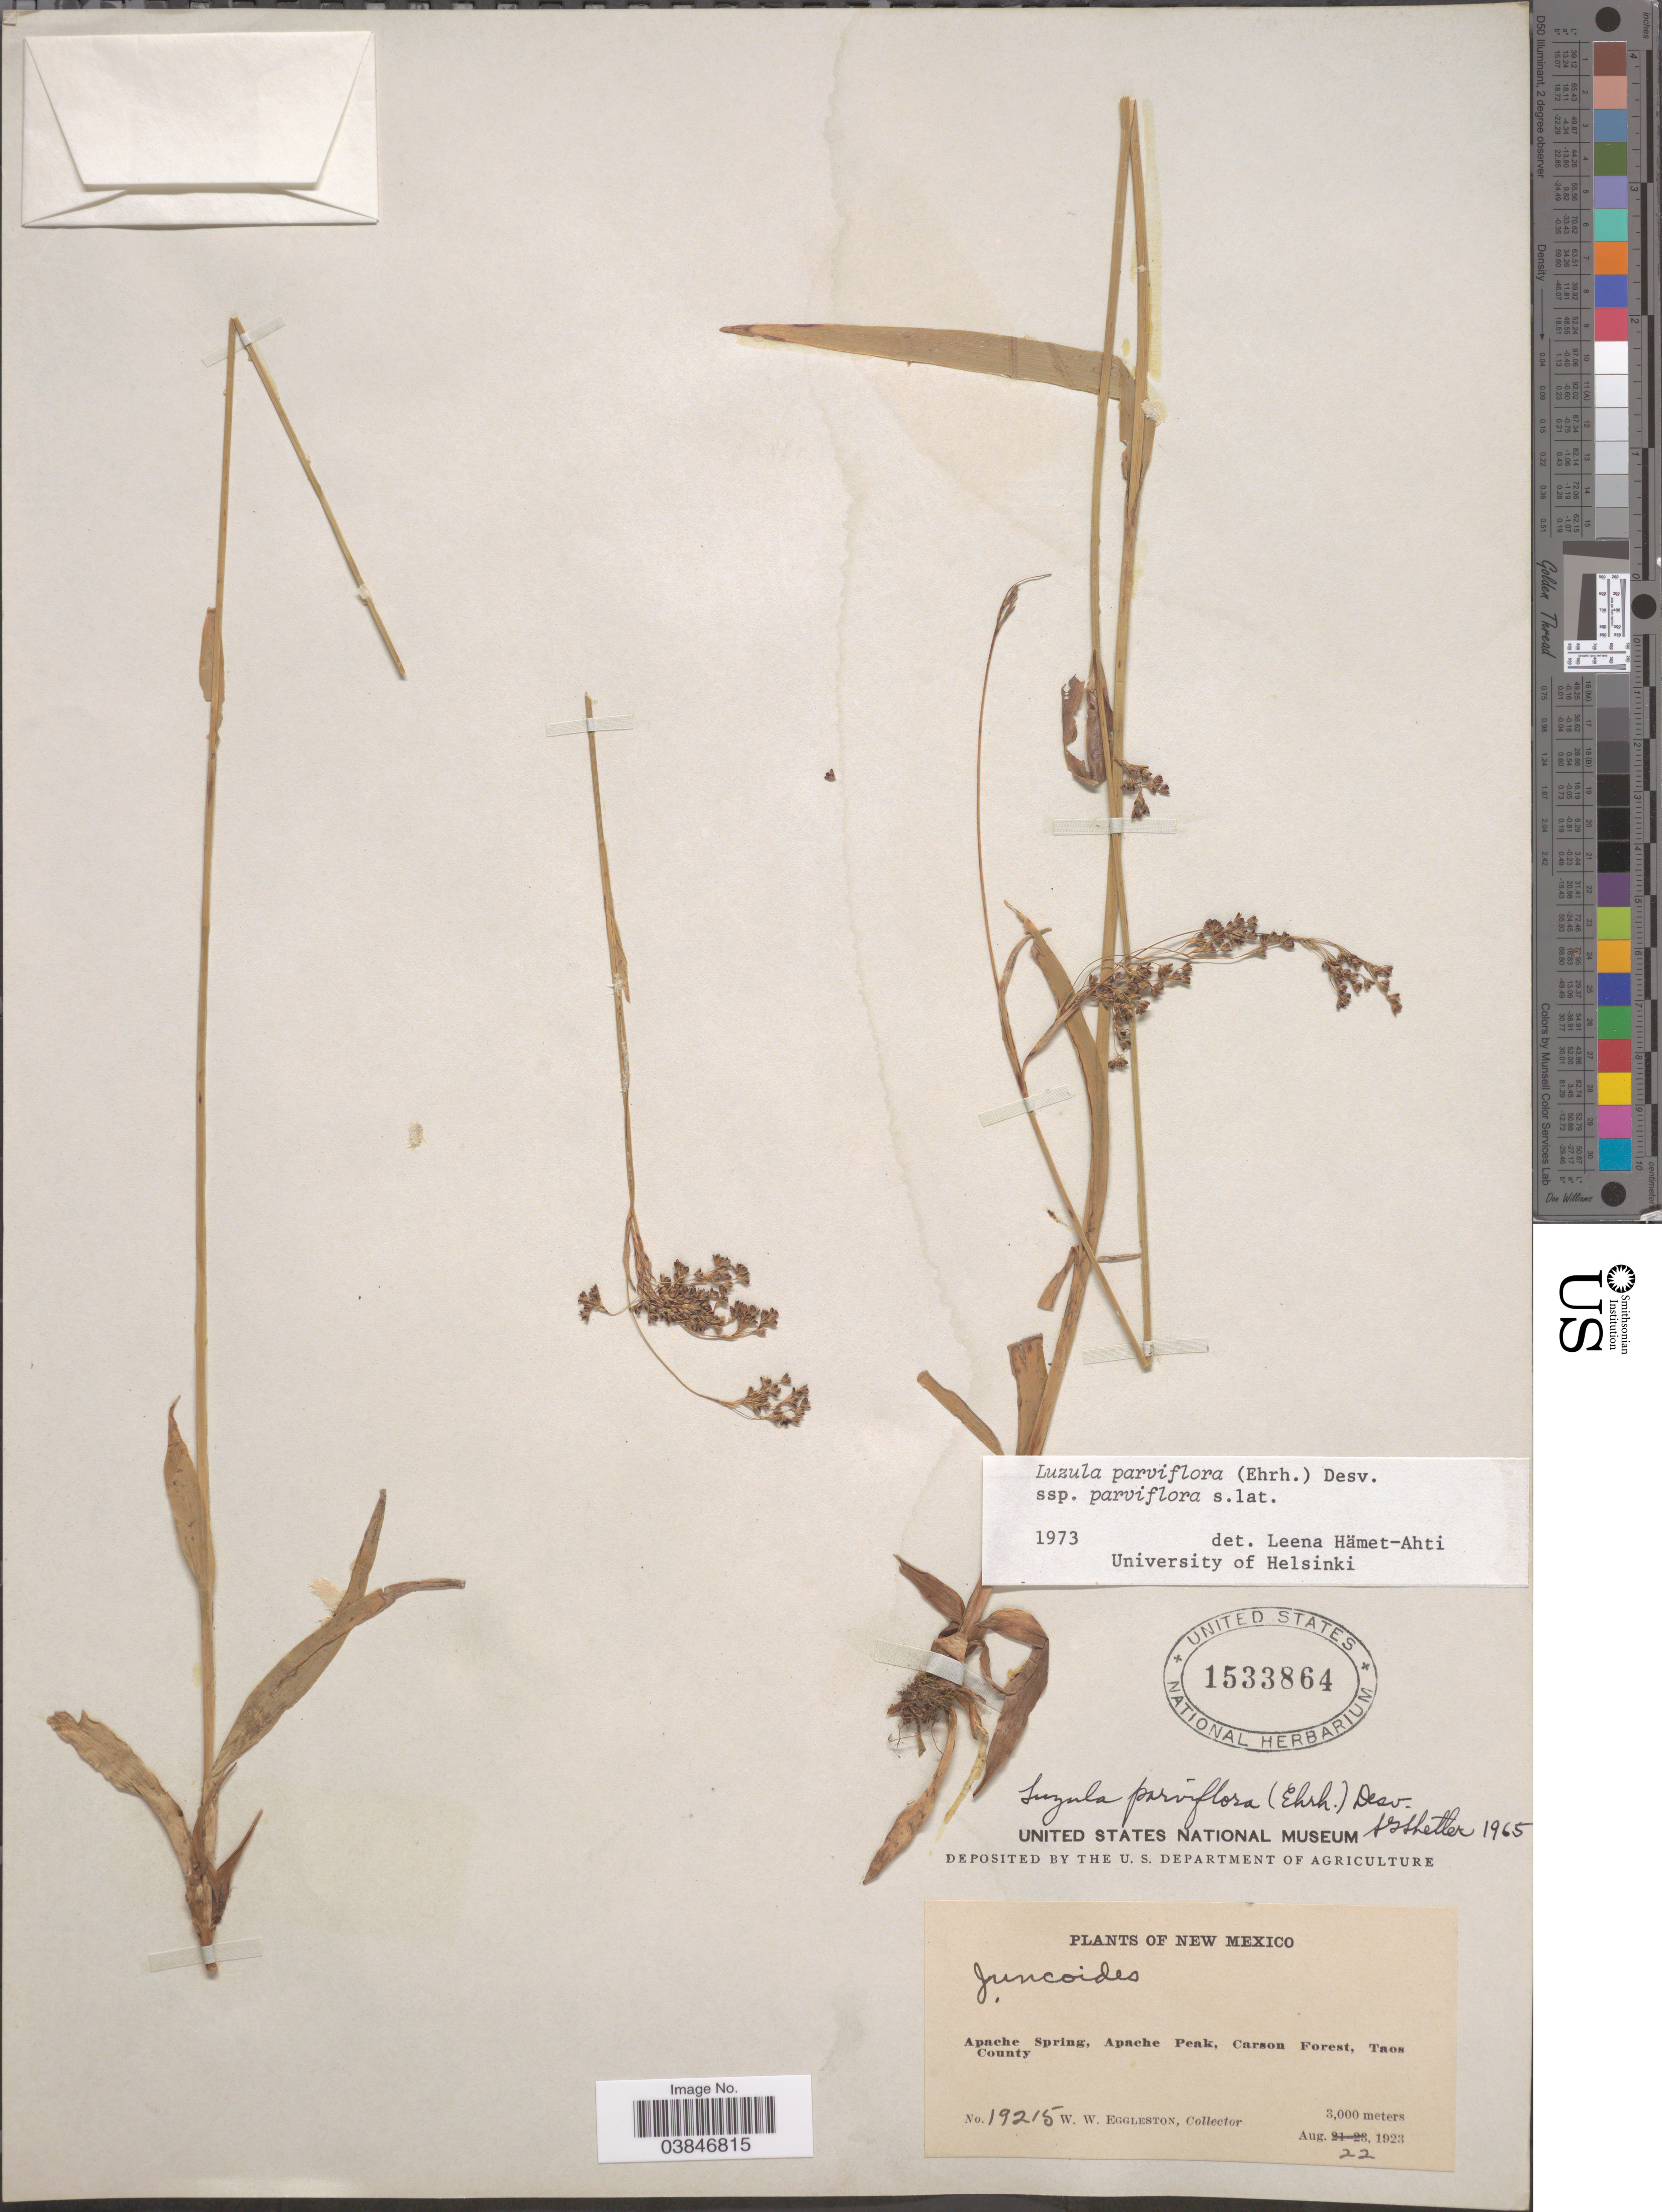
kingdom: Plantae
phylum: Tracheophyta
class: Liliopsida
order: Poales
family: Juncaceae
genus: Luzula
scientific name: Luzula parviflora subsp. parviflora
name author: (Ehrh.) Desv.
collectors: W. W. Eggleston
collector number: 19215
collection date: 1923-08-22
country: United States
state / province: New Mexico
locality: Apache Springs, Apache Peak, Carson Forest, Taos County.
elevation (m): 3000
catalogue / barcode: US 1533864